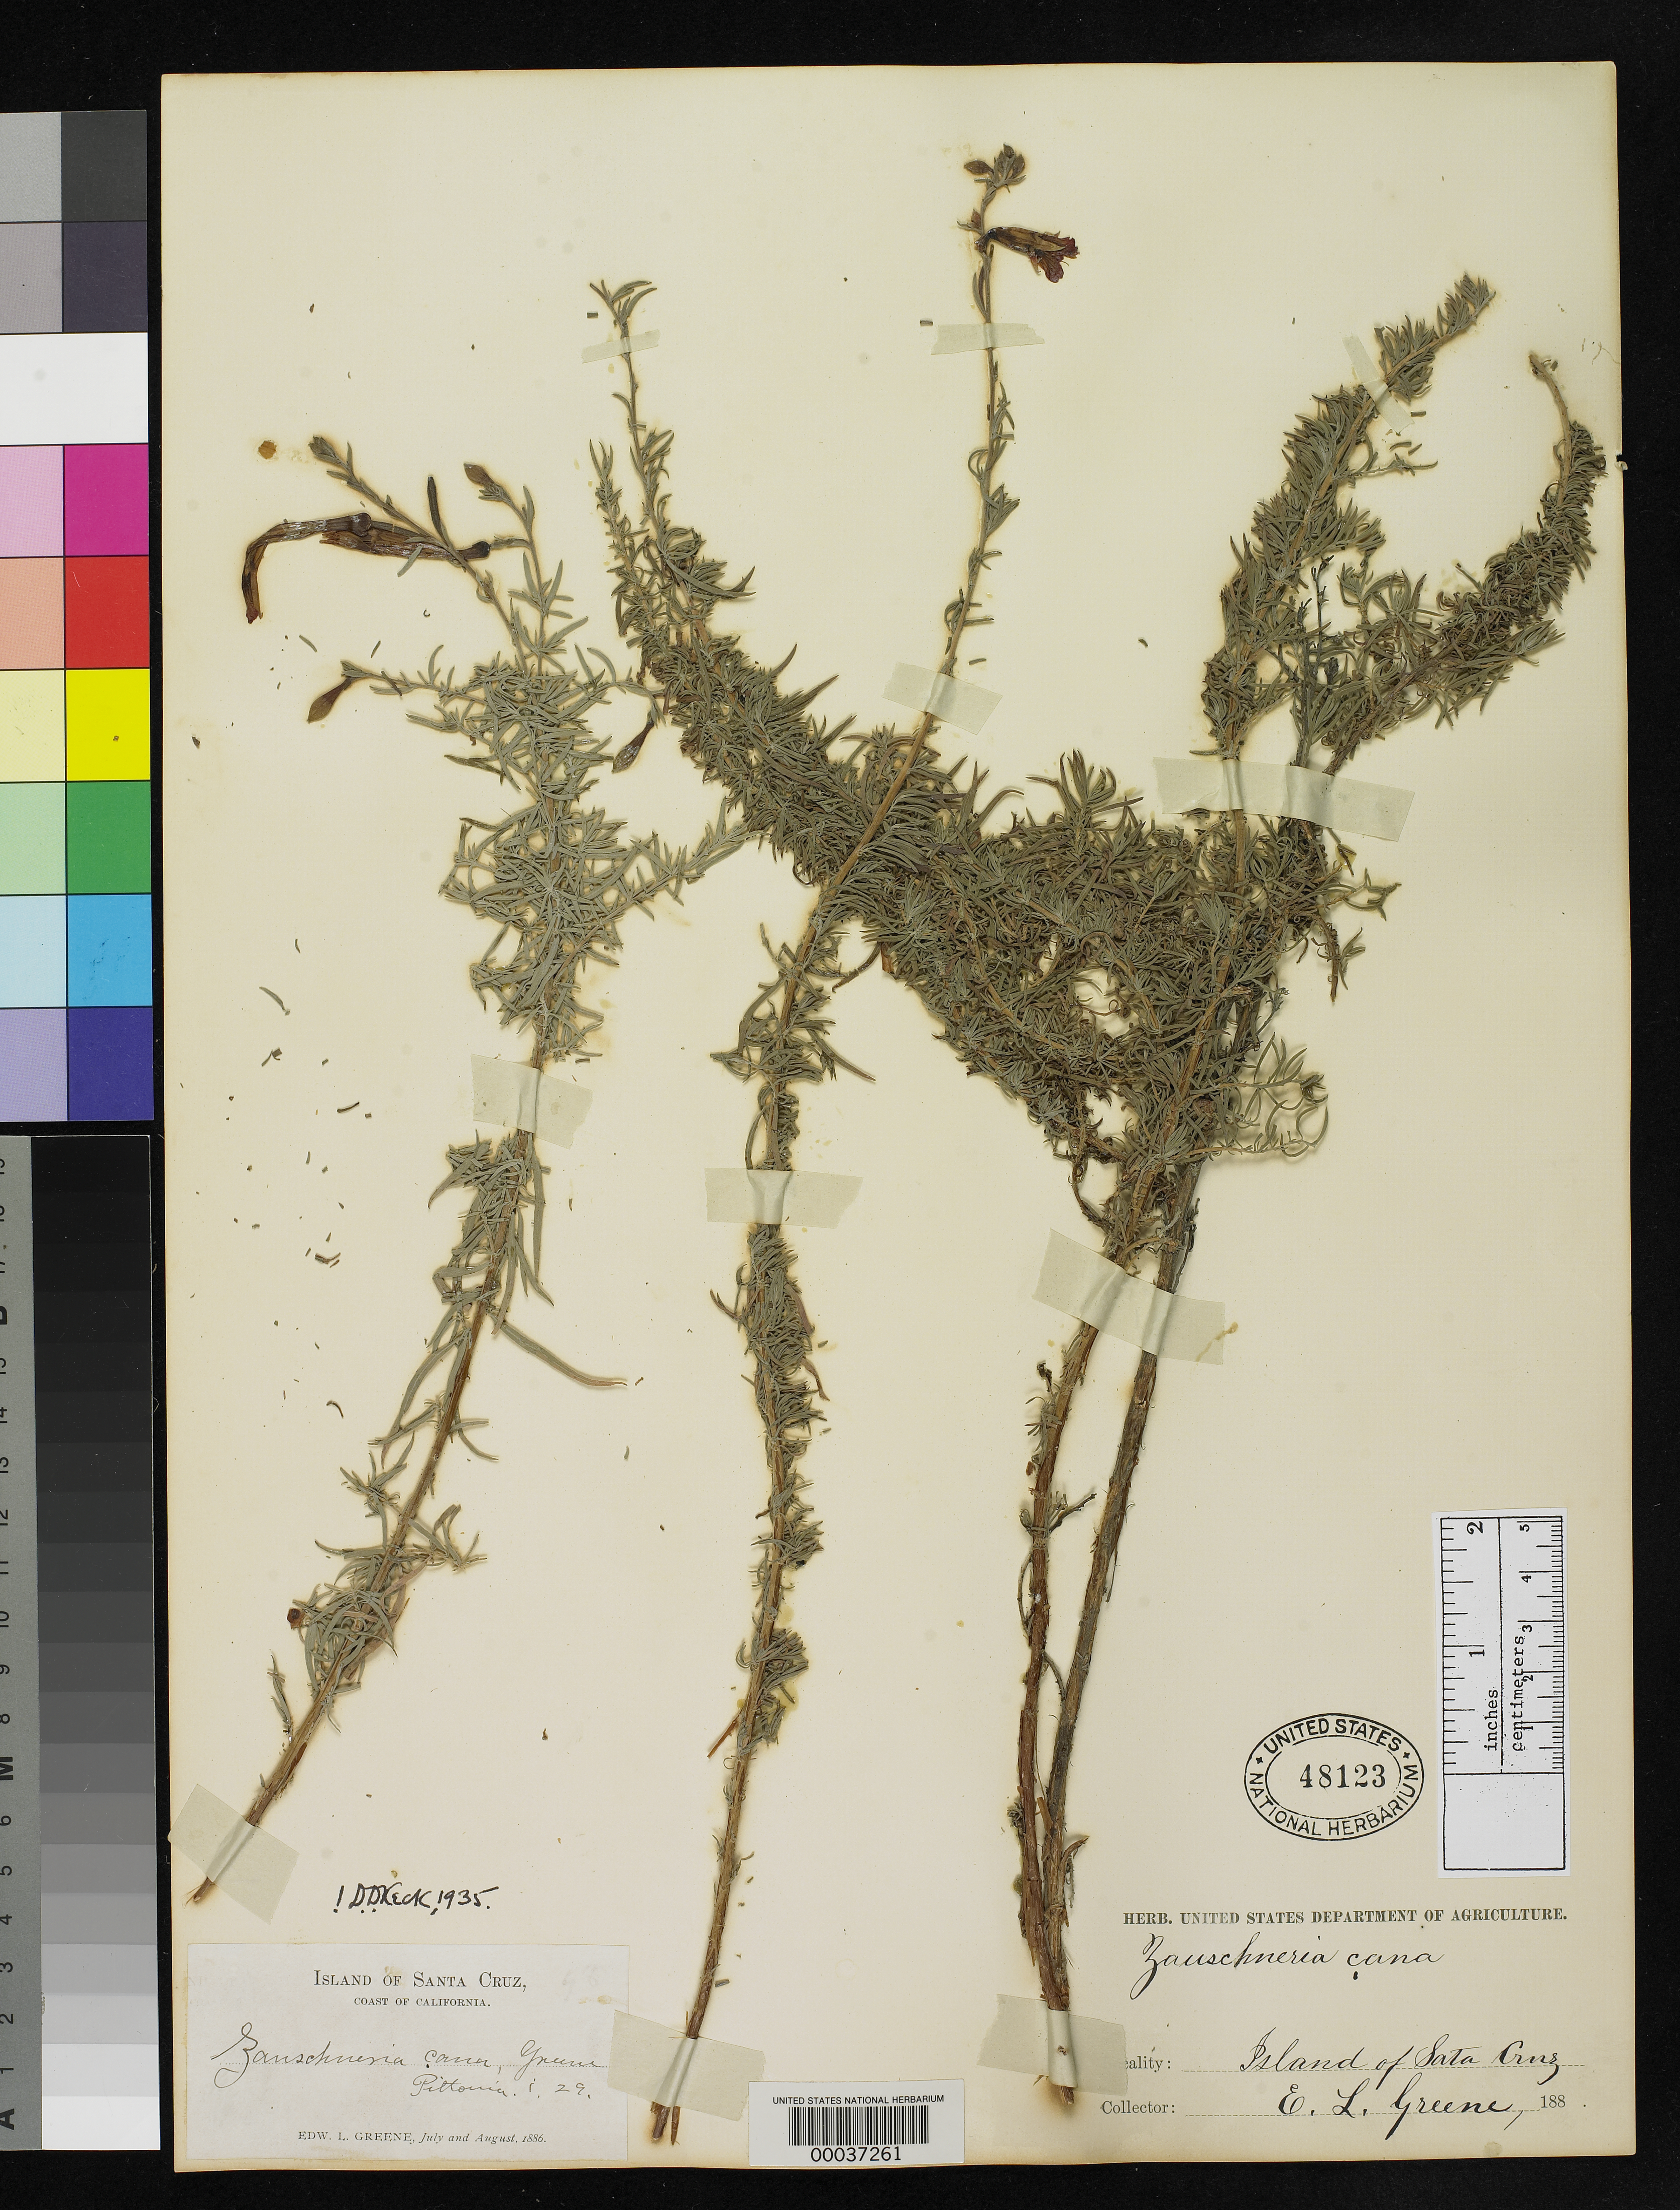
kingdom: Plantae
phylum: Tracheophyta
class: Magnoliopsida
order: Myrtales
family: Onagraceae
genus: Zauschneria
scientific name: Zauschneria cana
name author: Greene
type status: Isotype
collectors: E. L. Greene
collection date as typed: Jul 1886 and -- Aug 1886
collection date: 1886-07,1886-08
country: United States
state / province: California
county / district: Santa Cruz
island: Santa Cruz Island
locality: Island of Santa Cruz, coast of California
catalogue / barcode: US 48123